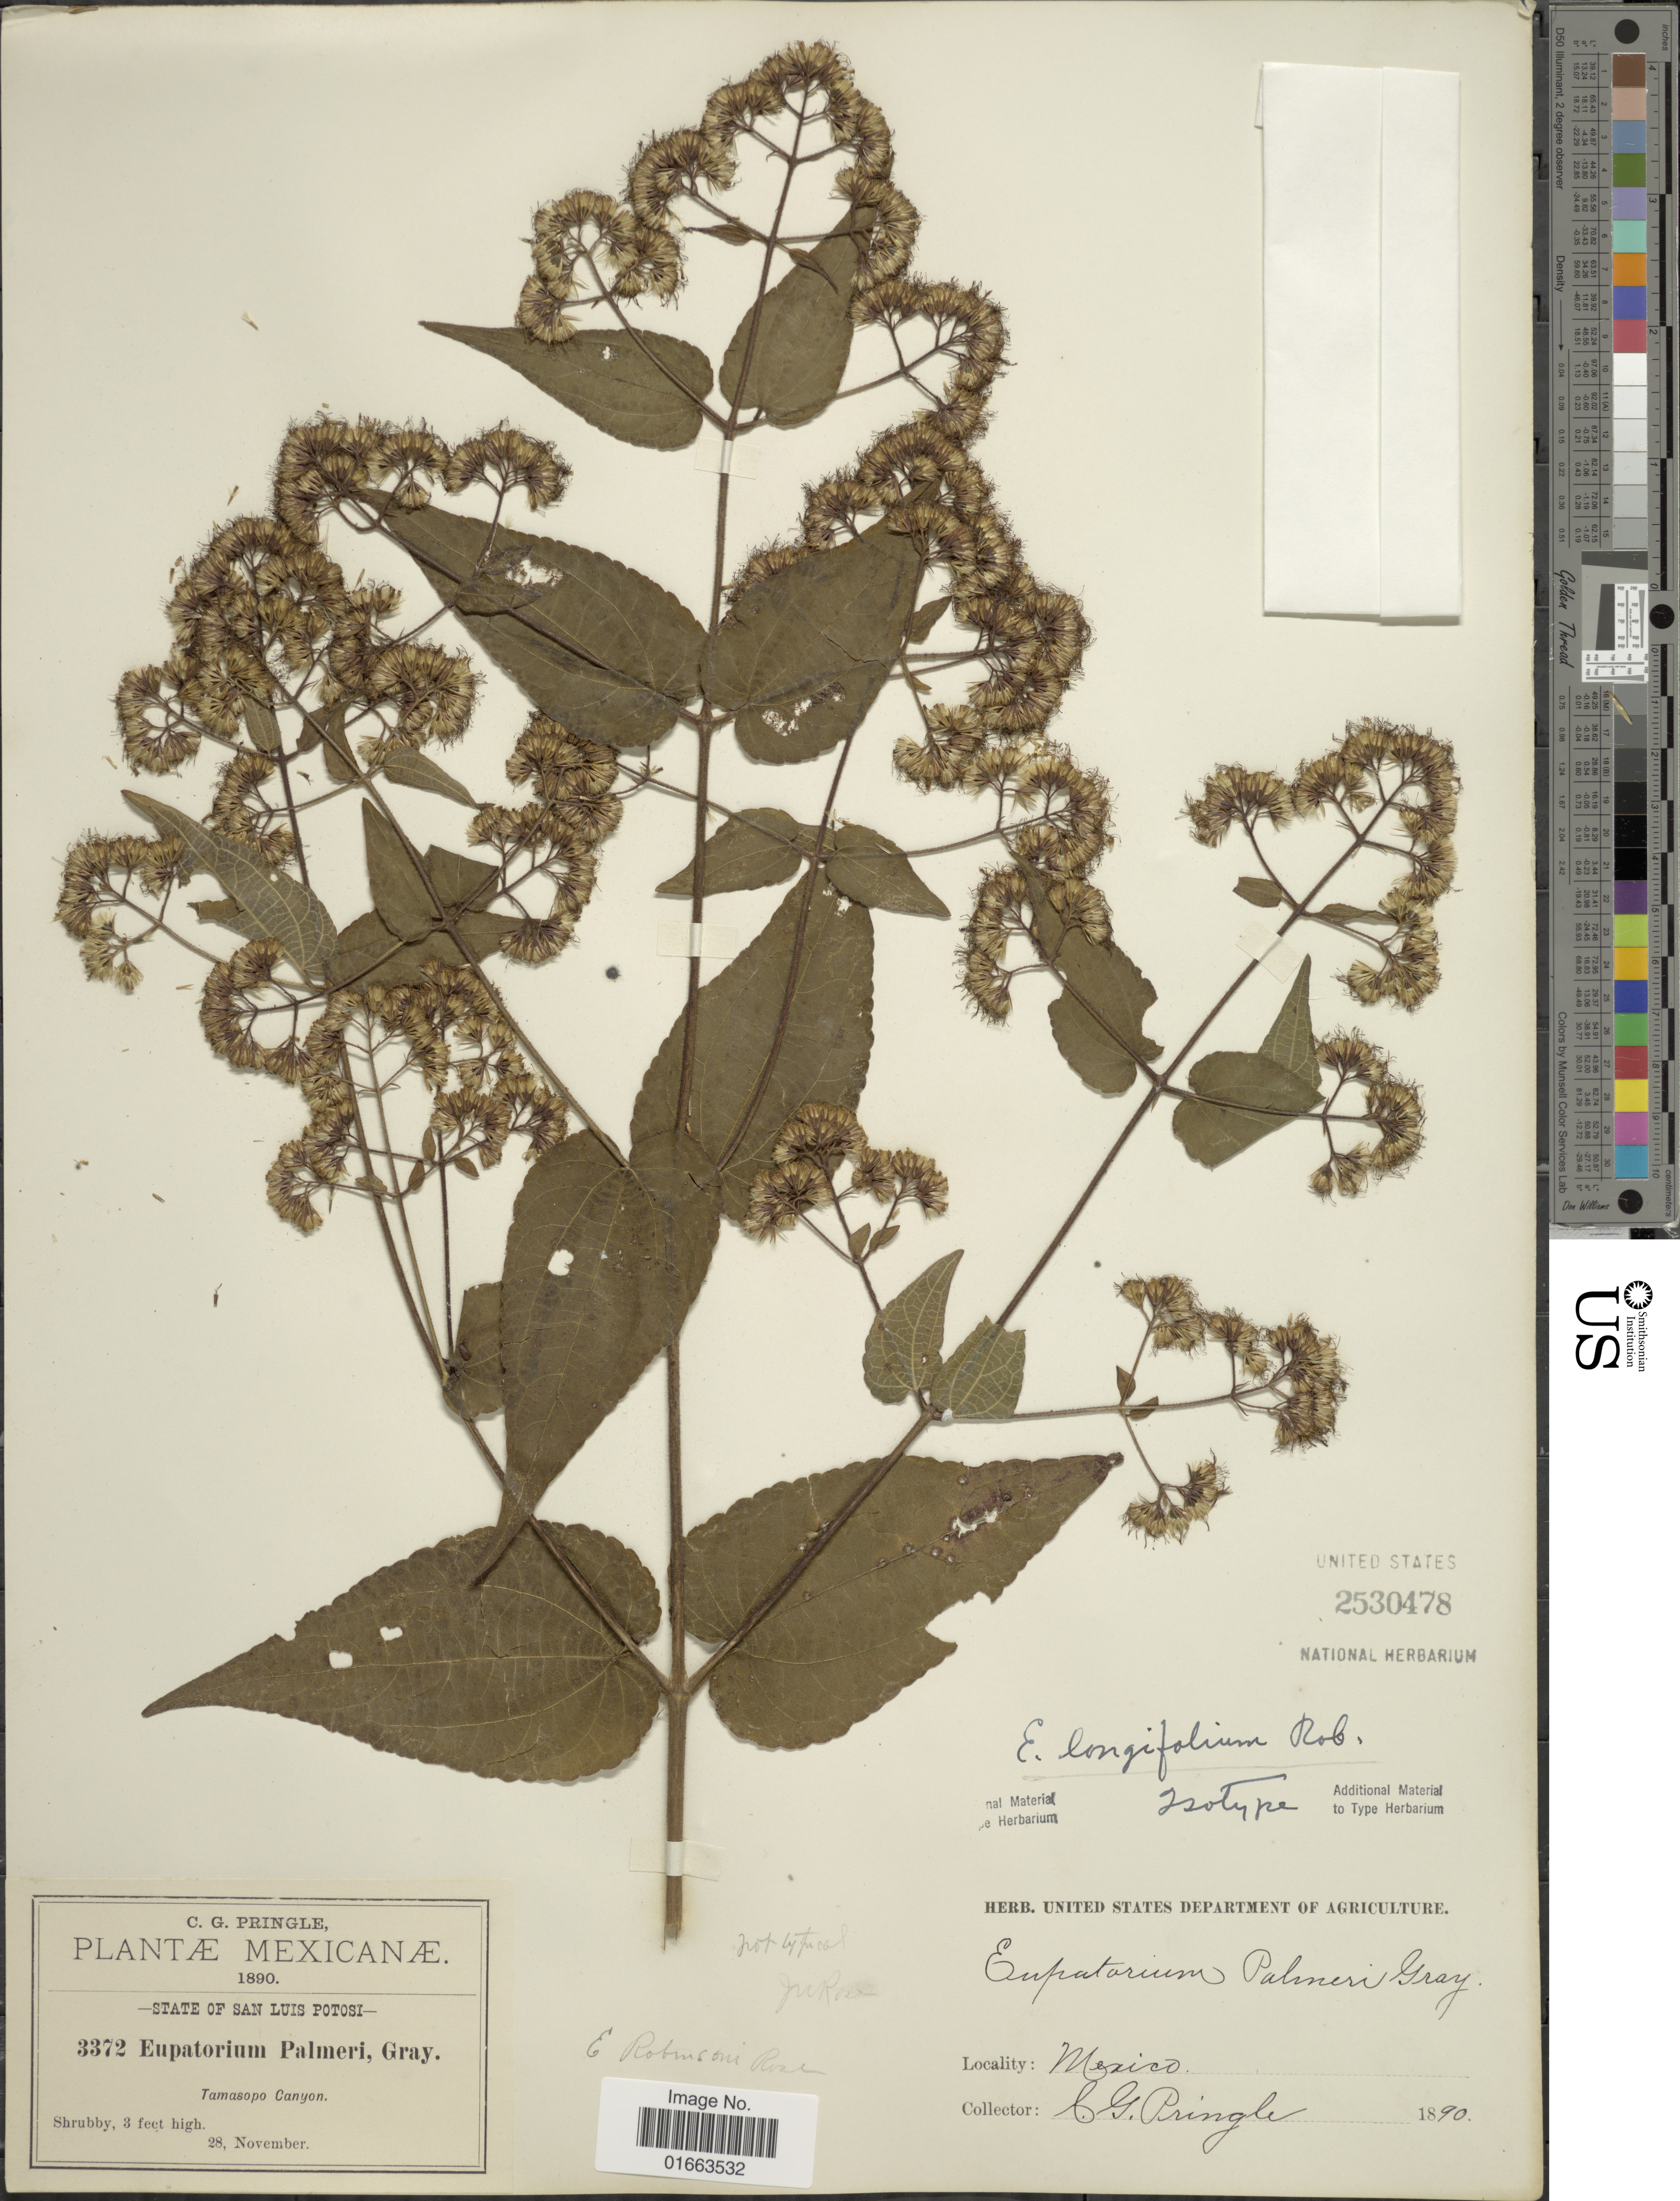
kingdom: Plantae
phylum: Tracheophyta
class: Magnoliopsida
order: Asterales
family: Asteraceae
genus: Koanophyllon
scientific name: Koanophyllon longifolium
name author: (B.L. Rob.) R.M. King & H. Rob.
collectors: C. G. Pringle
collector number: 3372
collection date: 1890-11-28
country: Mexico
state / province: San Luis Potosí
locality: Tamasopo canyon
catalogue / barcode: US 2530478